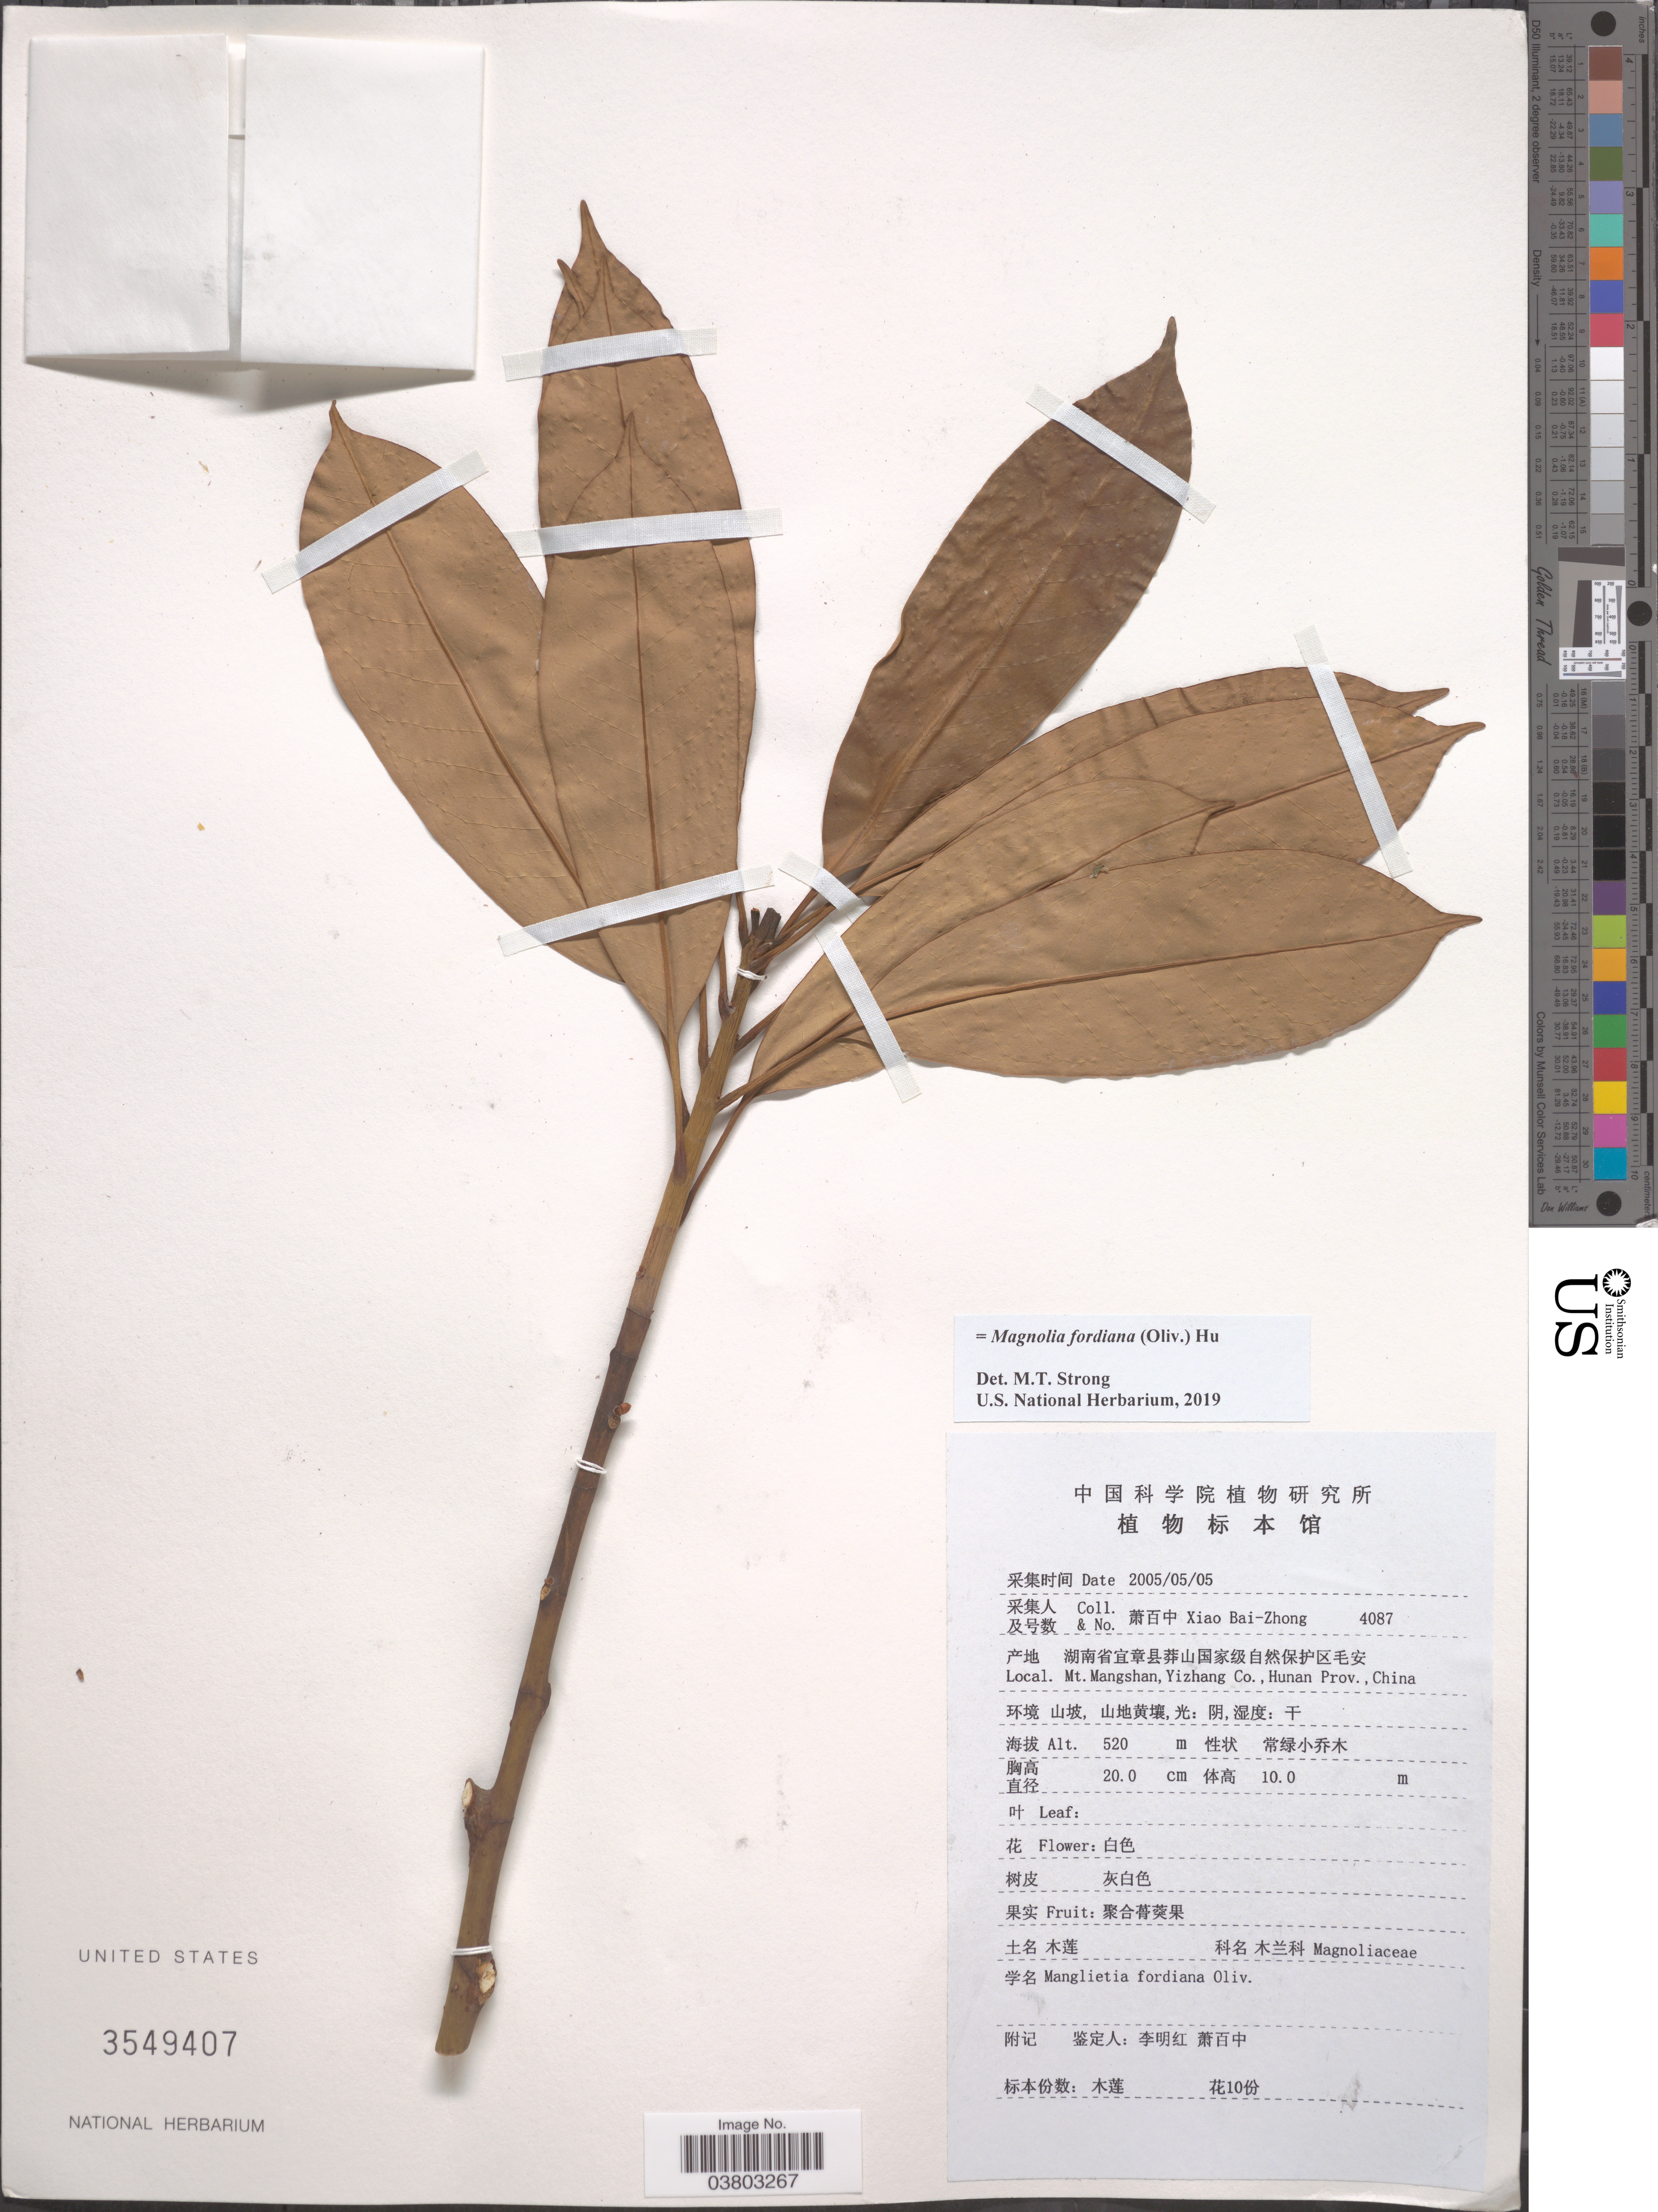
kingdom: Plantae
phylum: Tracheophyta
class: Magnoliopsida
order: Magnoliales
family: Magnoliaceae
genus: Magnolia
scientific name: Magnolia fordiana var. fordiana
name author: (Oliv.) Hu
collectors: B. Z. Xiao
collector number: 4087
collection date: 2005-05-05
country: China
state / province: Hunan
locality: Mt. Mangshan, Yizhang Co., Hunan Prov.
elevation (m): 520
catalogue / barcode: US 3549407